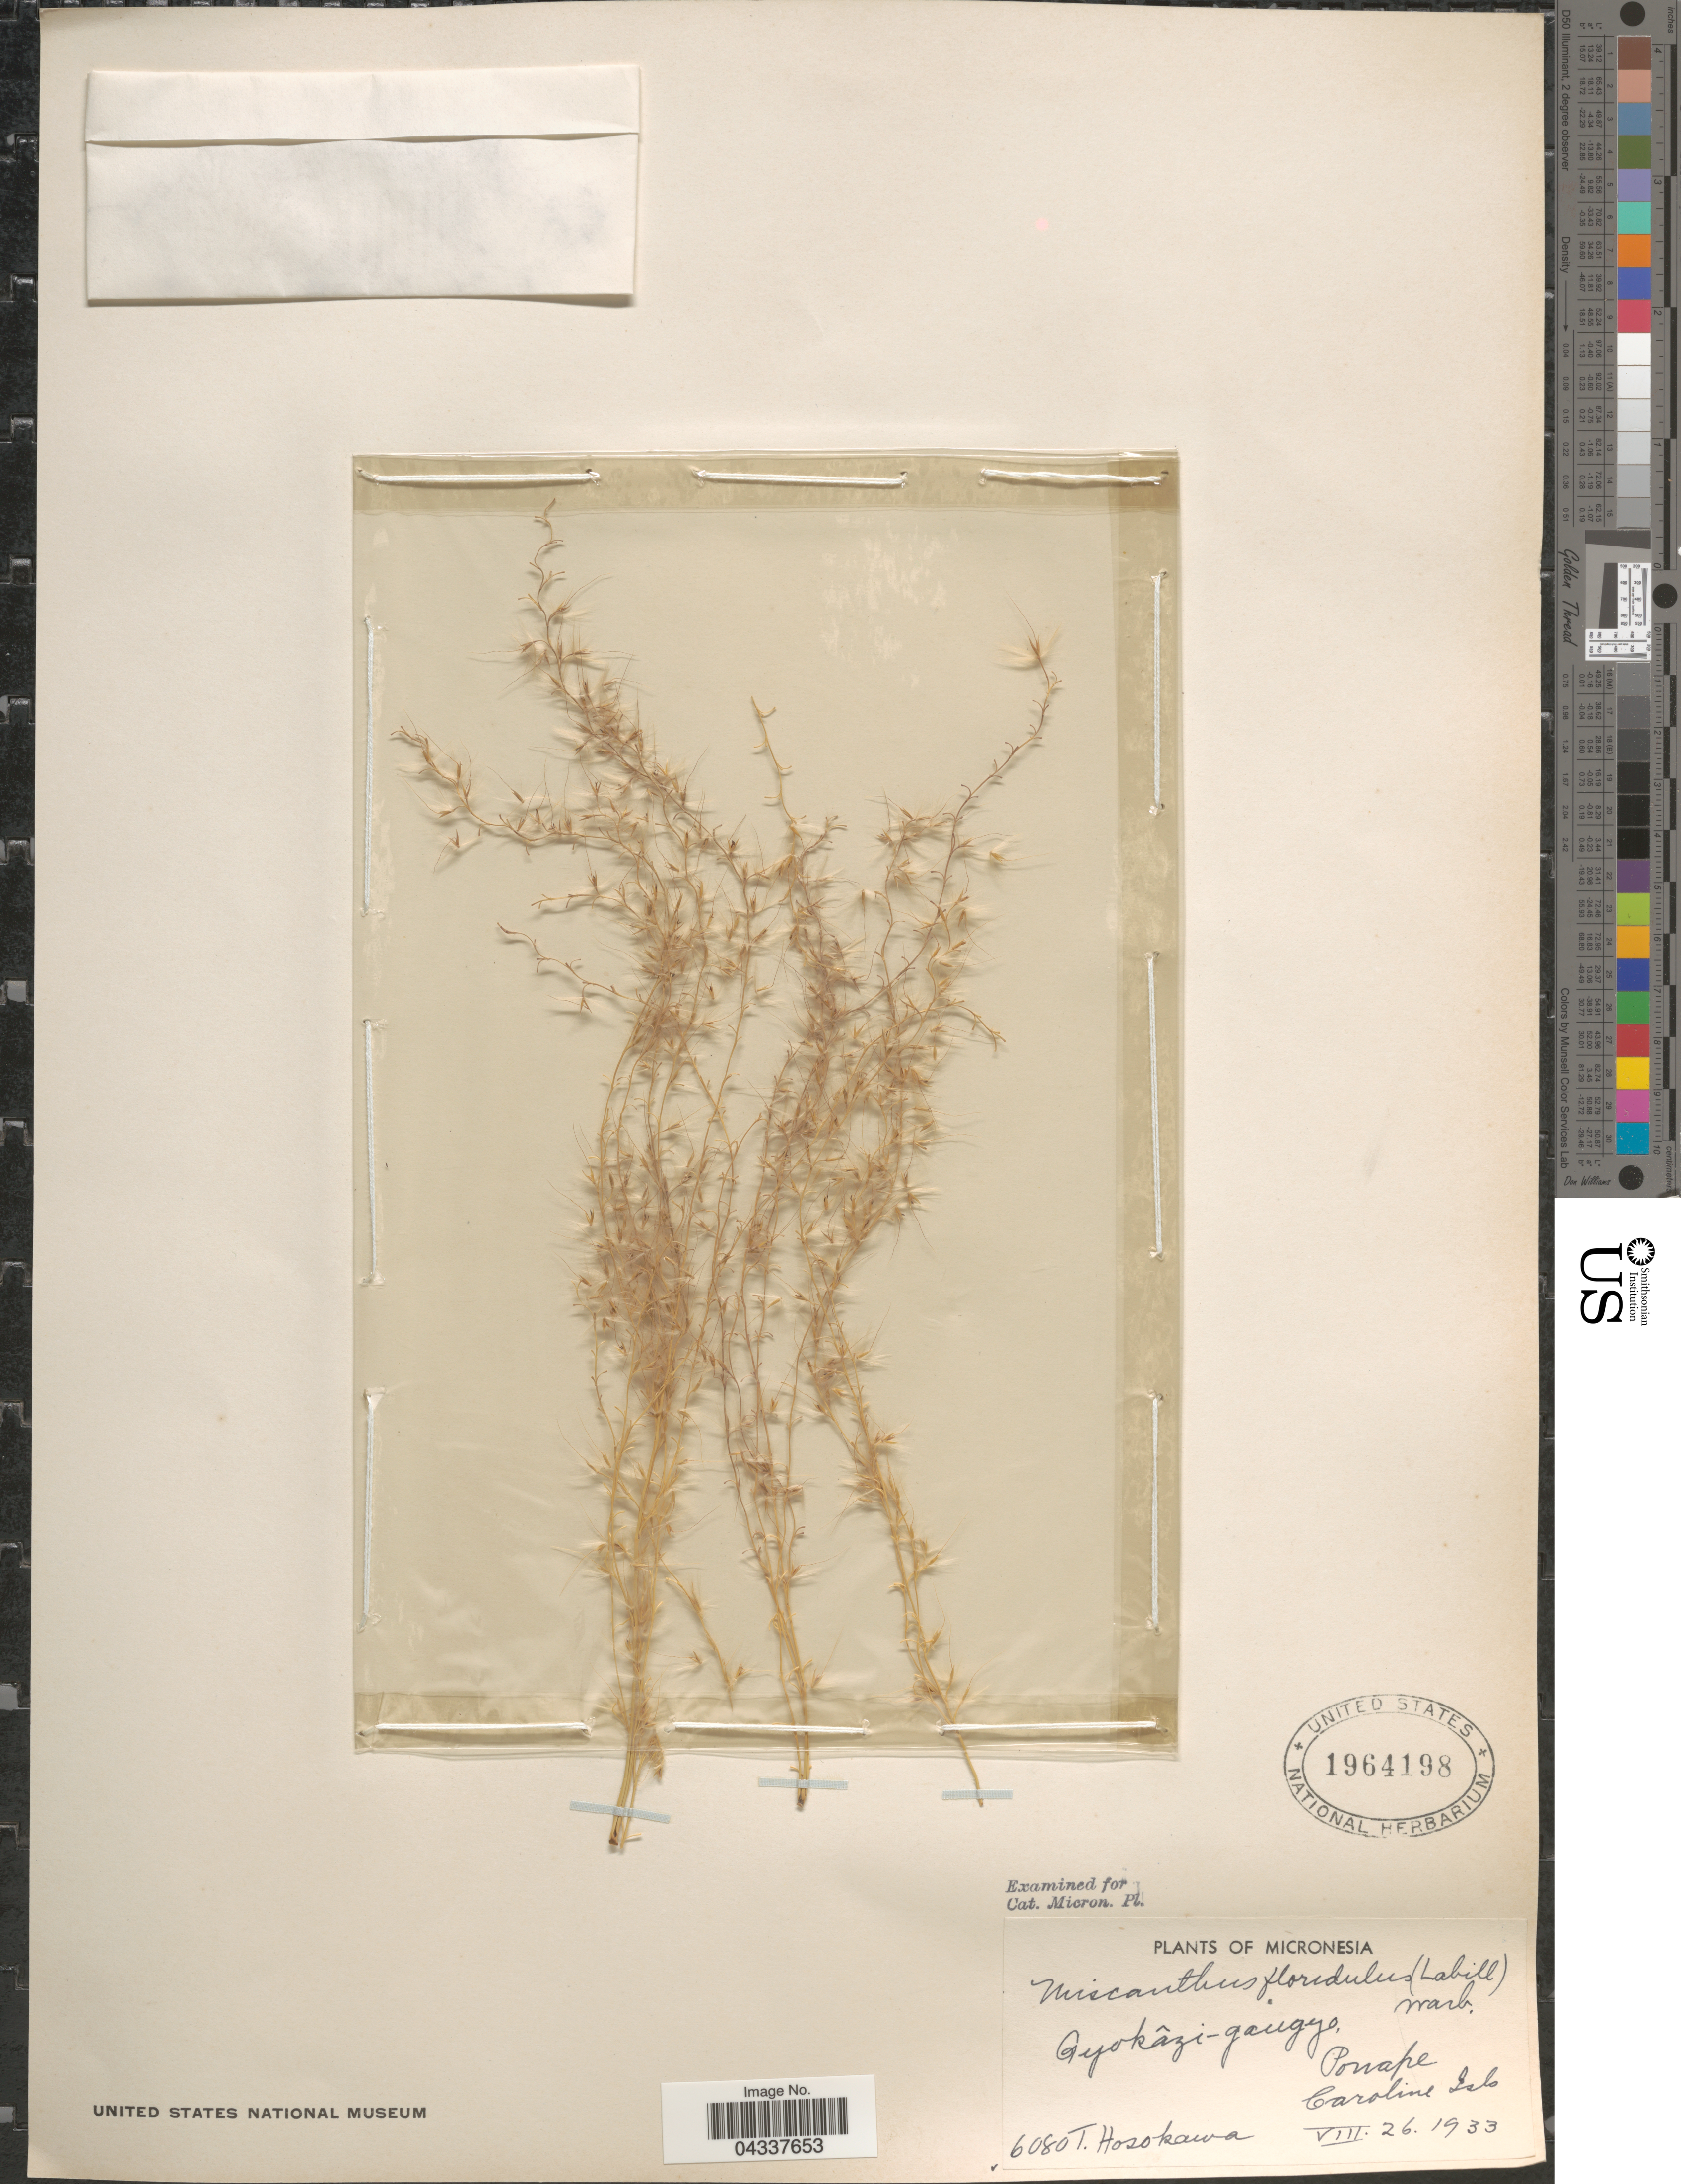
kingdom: Plantae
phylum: Tracheophyta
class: Liliopsida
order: Poales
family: Poaceae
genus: Miscanthus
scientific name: Miscanthus floridulus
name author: (Labill.) Warb.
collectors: T. Hosokawa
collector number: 6080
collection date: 1933-08-26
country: Micronesia, Federated States of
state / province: Pohnpei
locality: Gyokâzi-gaugyo. Ponape. Caroline Isls.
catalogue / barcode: US 1964198